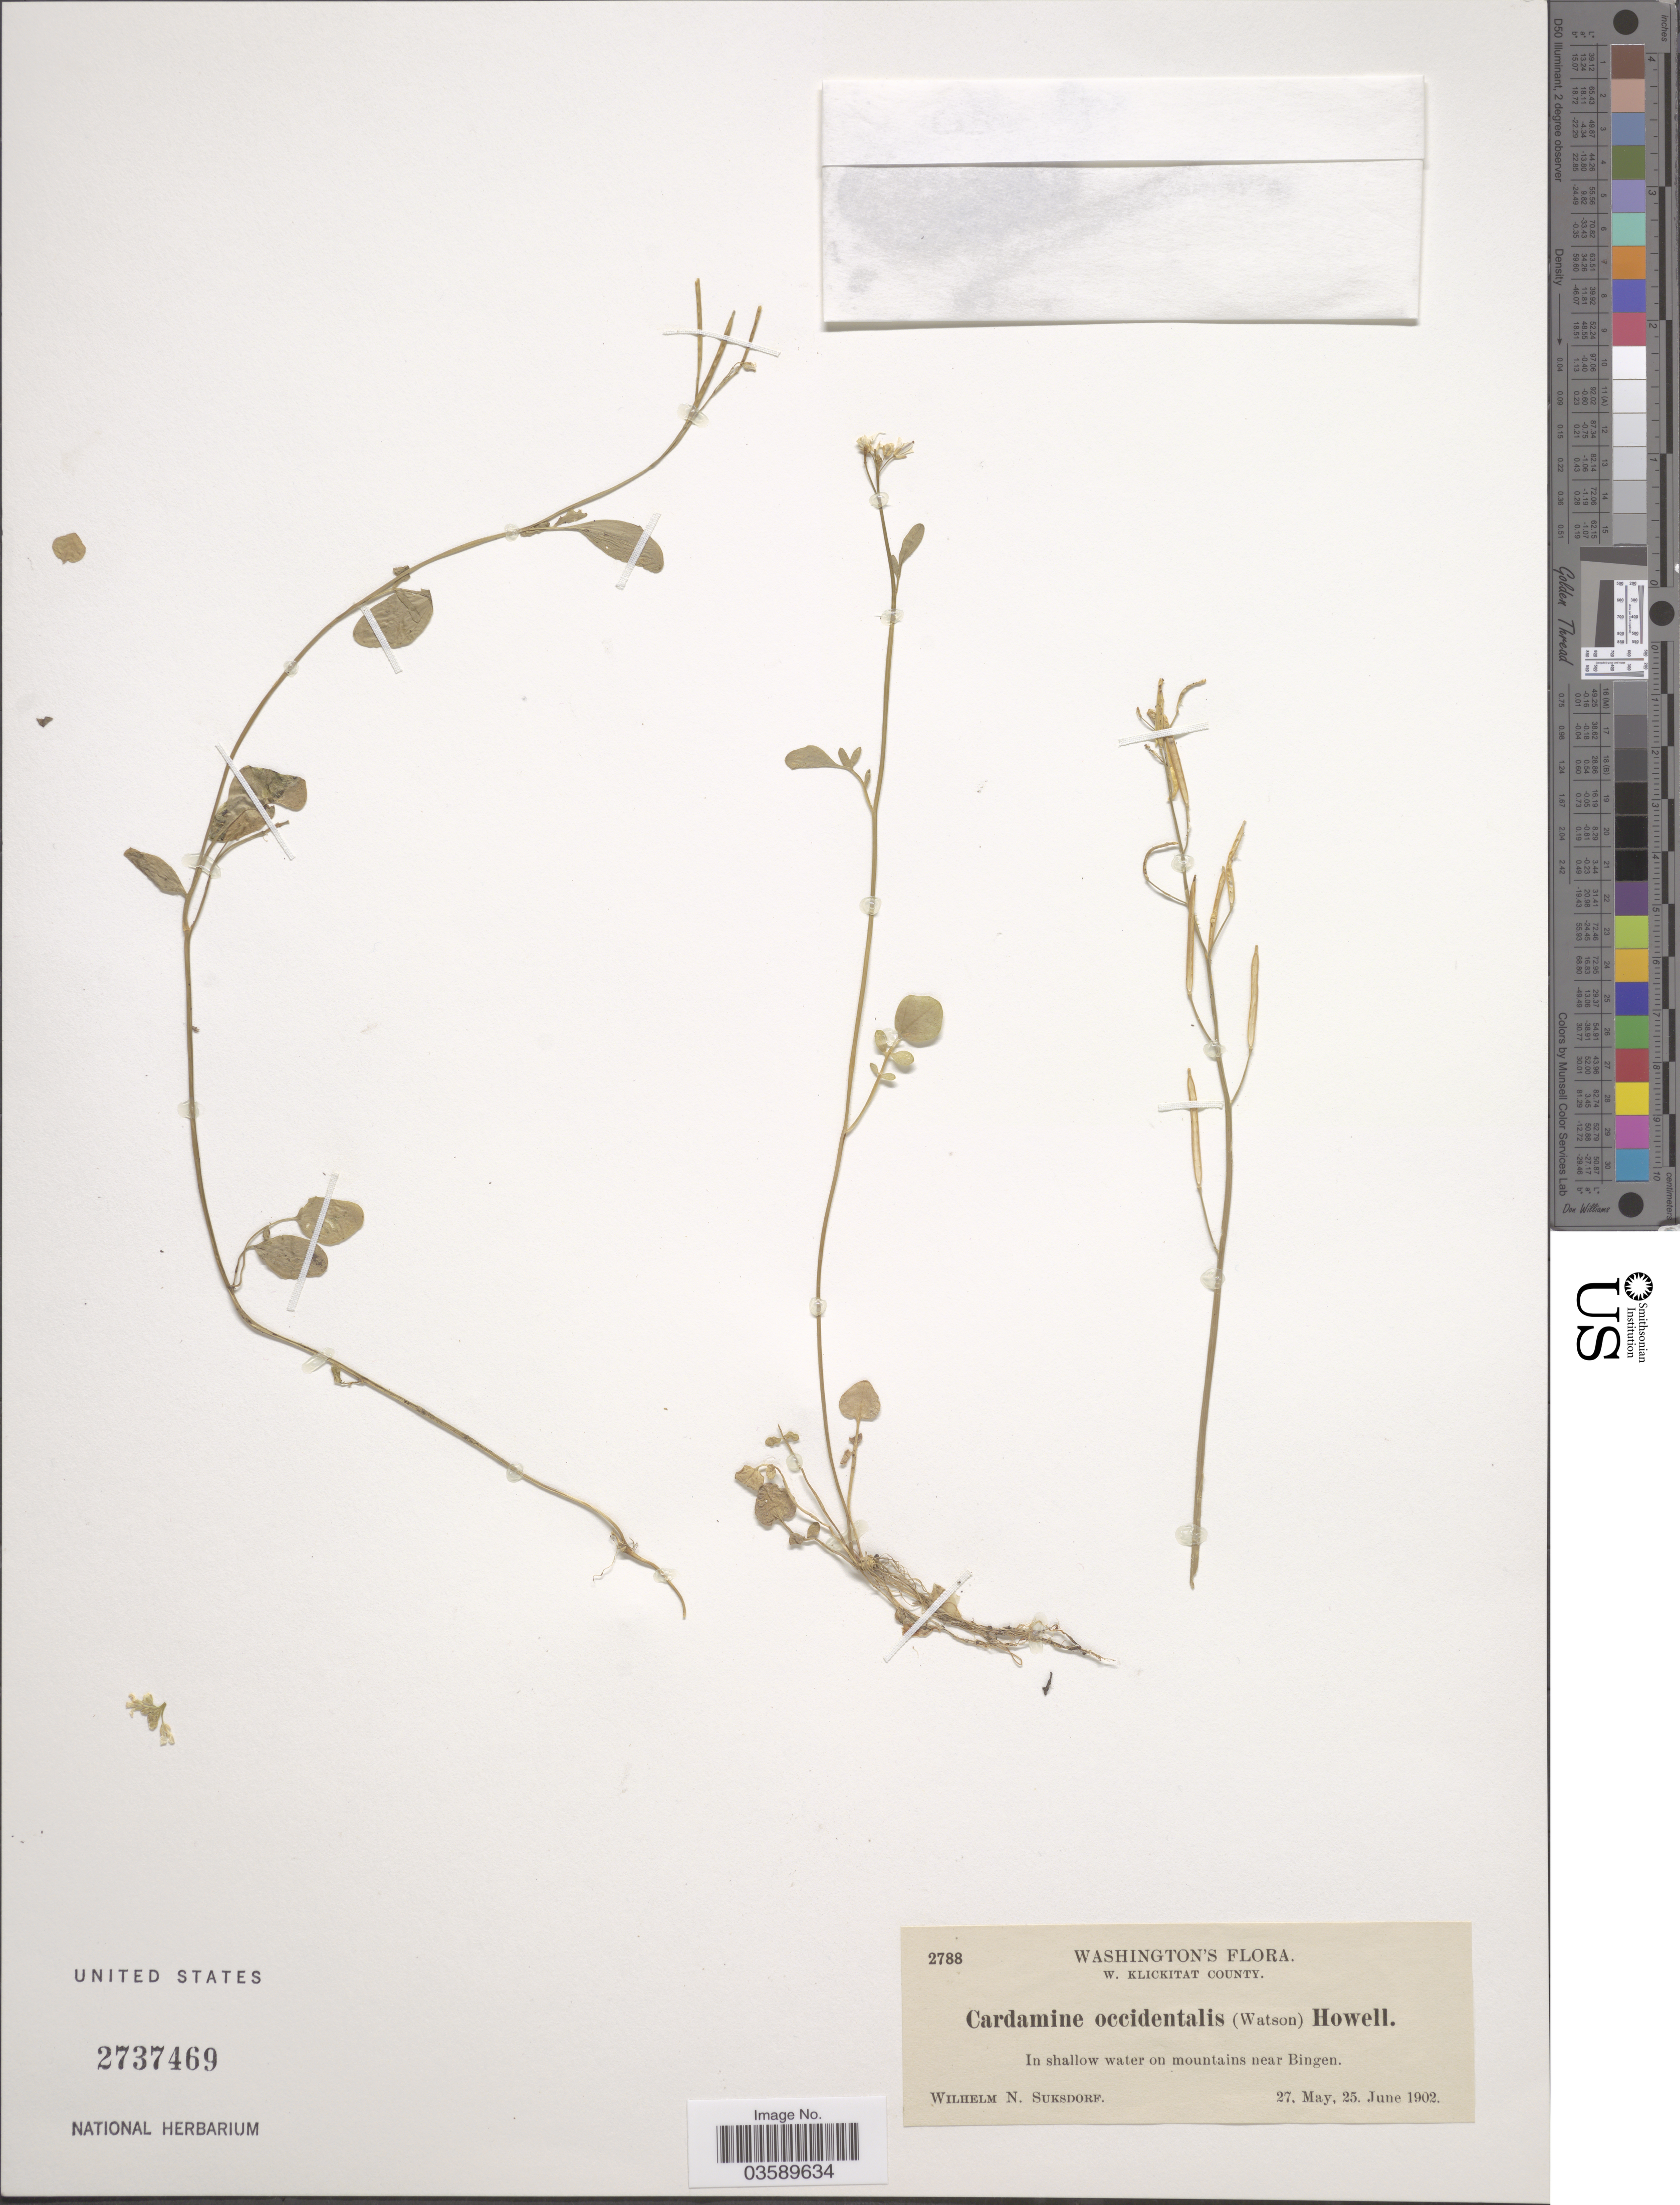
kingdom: Plantae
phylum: Tracheophyta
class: Magnoliopsida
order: Brassicales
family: Brassicaceae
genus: Cardamine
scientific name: Cardamine occidentalis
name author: (S. Watson ex B.L. Rob.) Howell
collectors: W. N. Suksdorf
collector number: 2788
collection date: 1902-05-27/1902-06-25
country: United States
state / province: Washington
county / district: Klickitat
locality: W. Klickitat County. In shallow water on mountains near Bingen.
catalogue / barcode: US 2737469